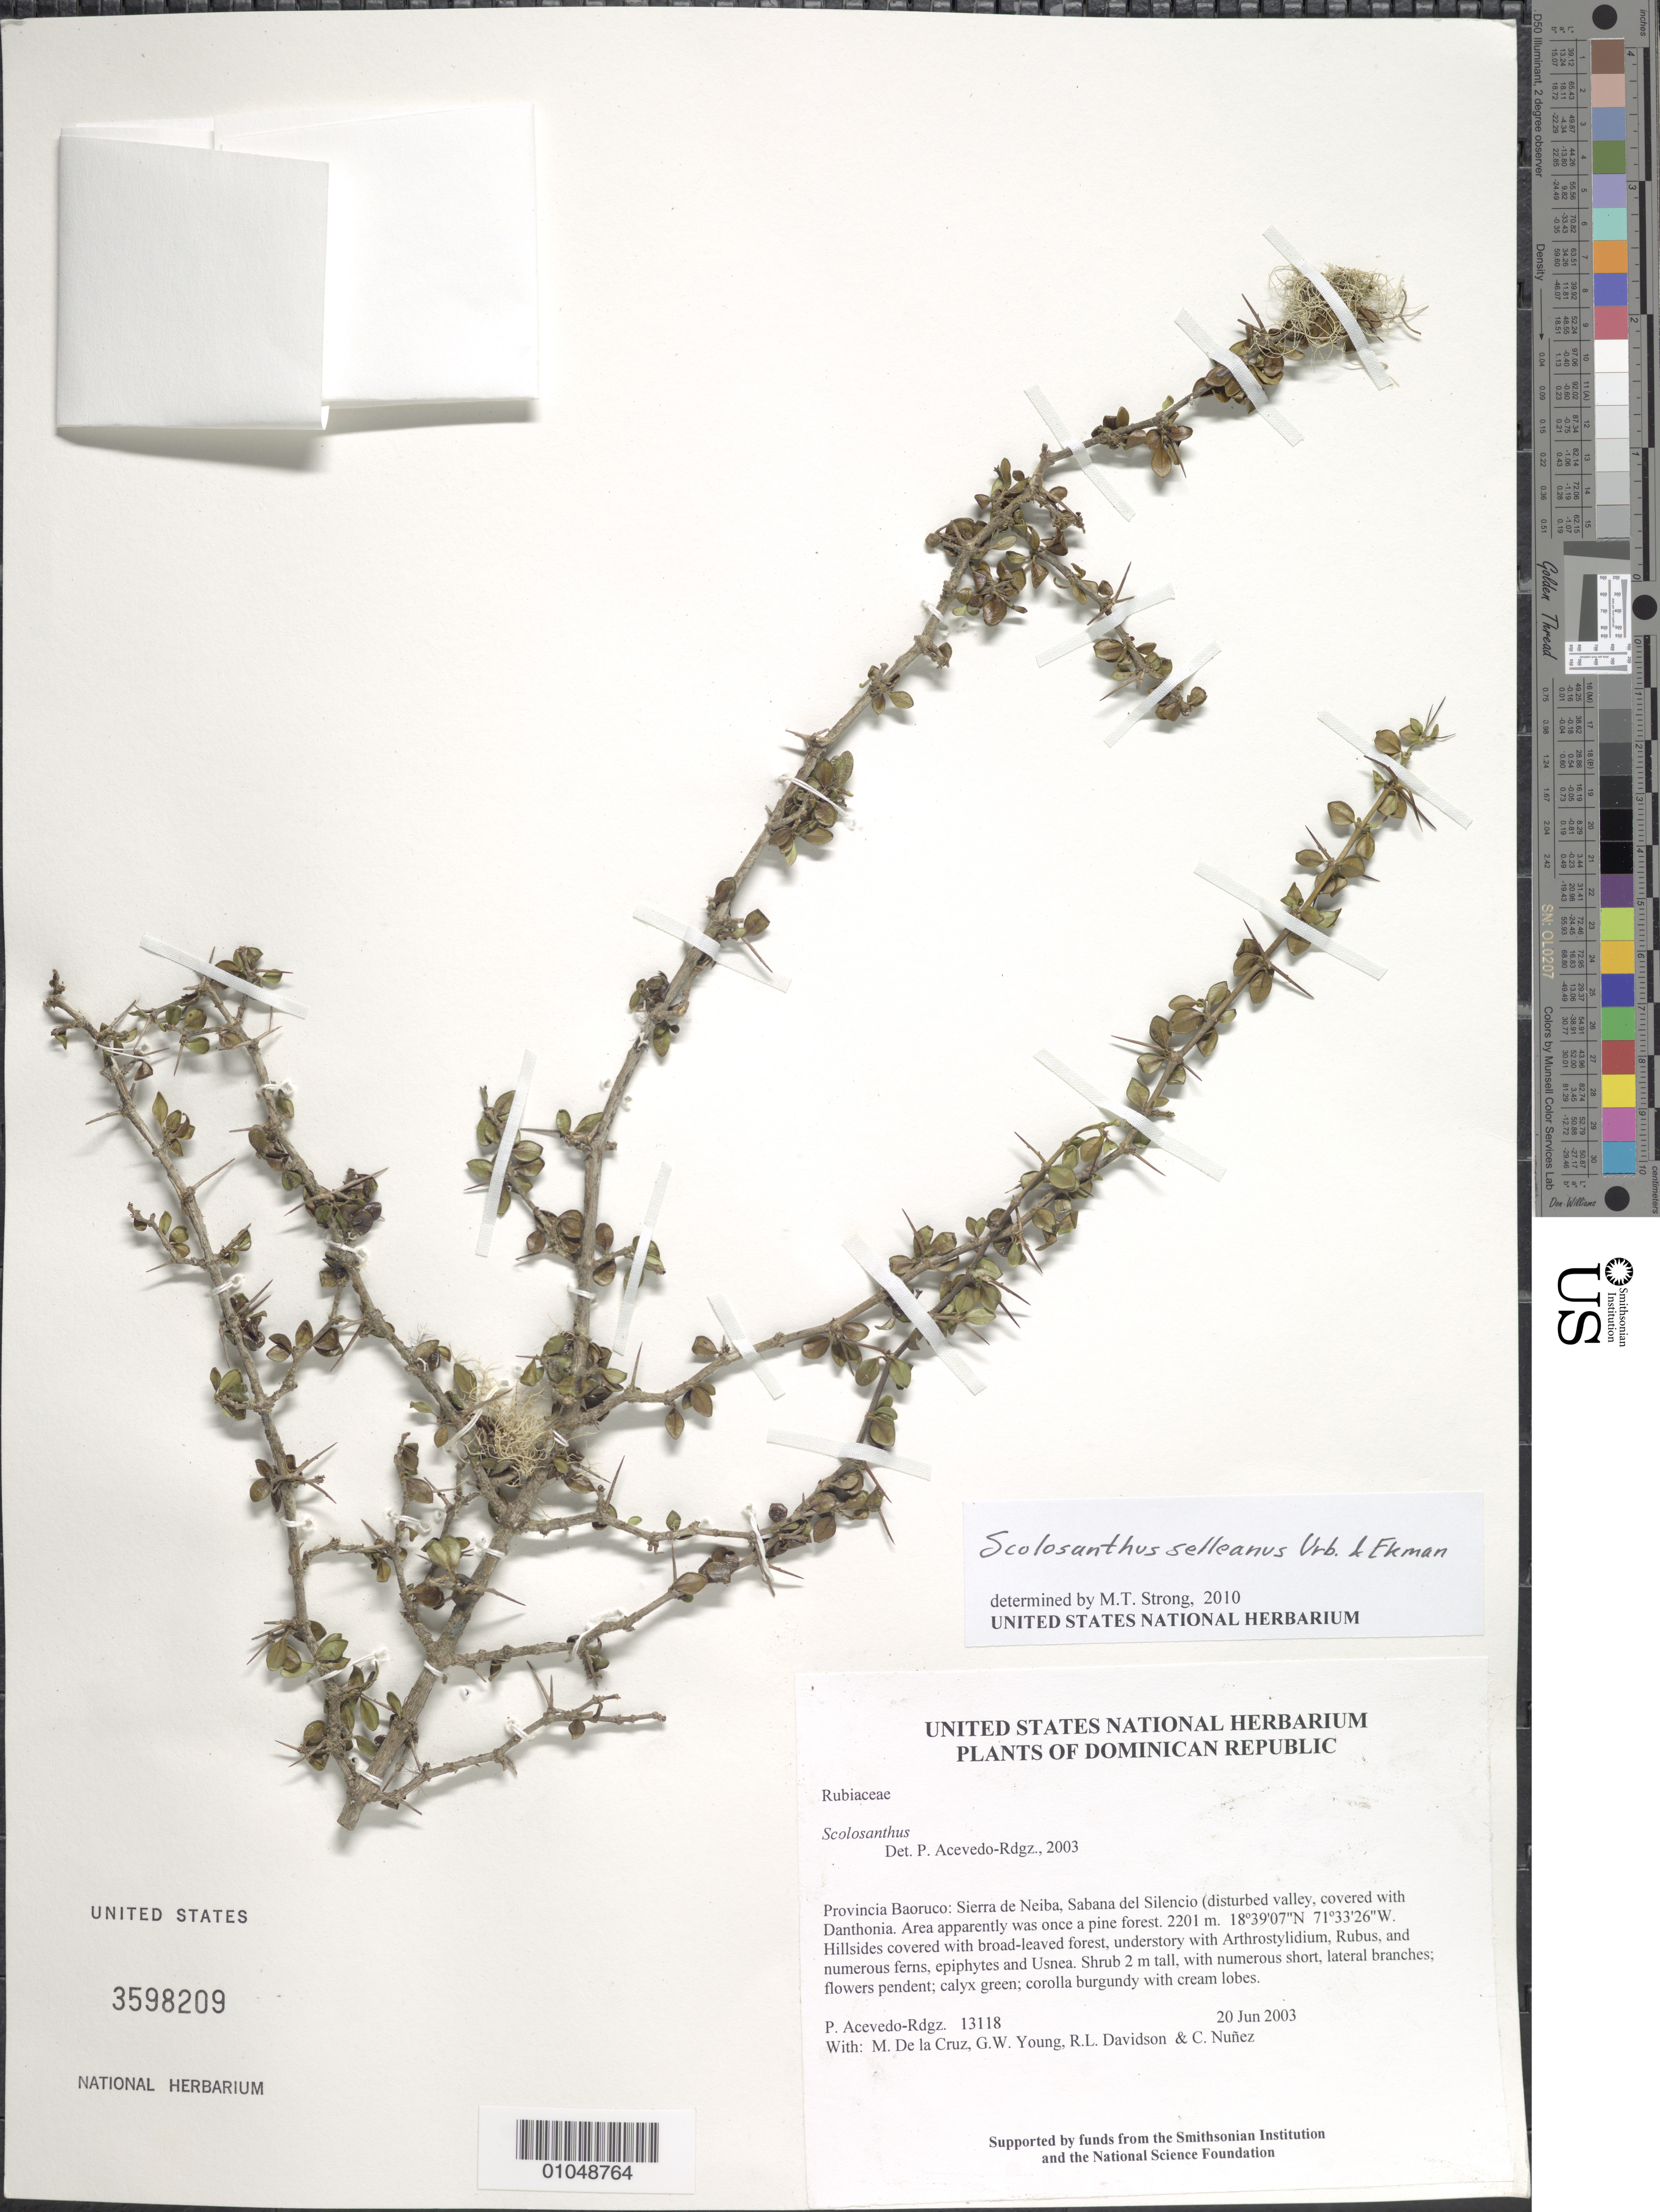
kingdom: Plantae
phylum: Tracheophyta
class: Magnoliopsida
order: Gentianales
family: Rubiaceae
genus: Scolosanthus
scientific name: Scolosanthus selleanus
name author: Urb. & Ekman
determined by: Strong, M. T., (US), Smithsonian Institution - National Museum of Natural History (UNITED STATES)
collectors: P. Acevedo-Rodr., M. de la Cruz, J. Rawlins, G. Young, R. Davidson & C. Nunez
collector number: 13118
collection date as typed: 20 Jun 2003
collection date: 2003-06-20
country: Dominican Republic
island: Hispaniola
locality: Provincia Baoruco: Sierra de Neiba, Sabana del Silencio (disturbed valley, covered with Danthonia. Area apparently was once a pine forest.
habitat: Hillsides covered with broad-leaved forest, understory with Arthrostylidium, Rubus, and numerous ferns, epiphytes and Usnea.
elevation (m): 2201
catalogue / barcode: US 3598209